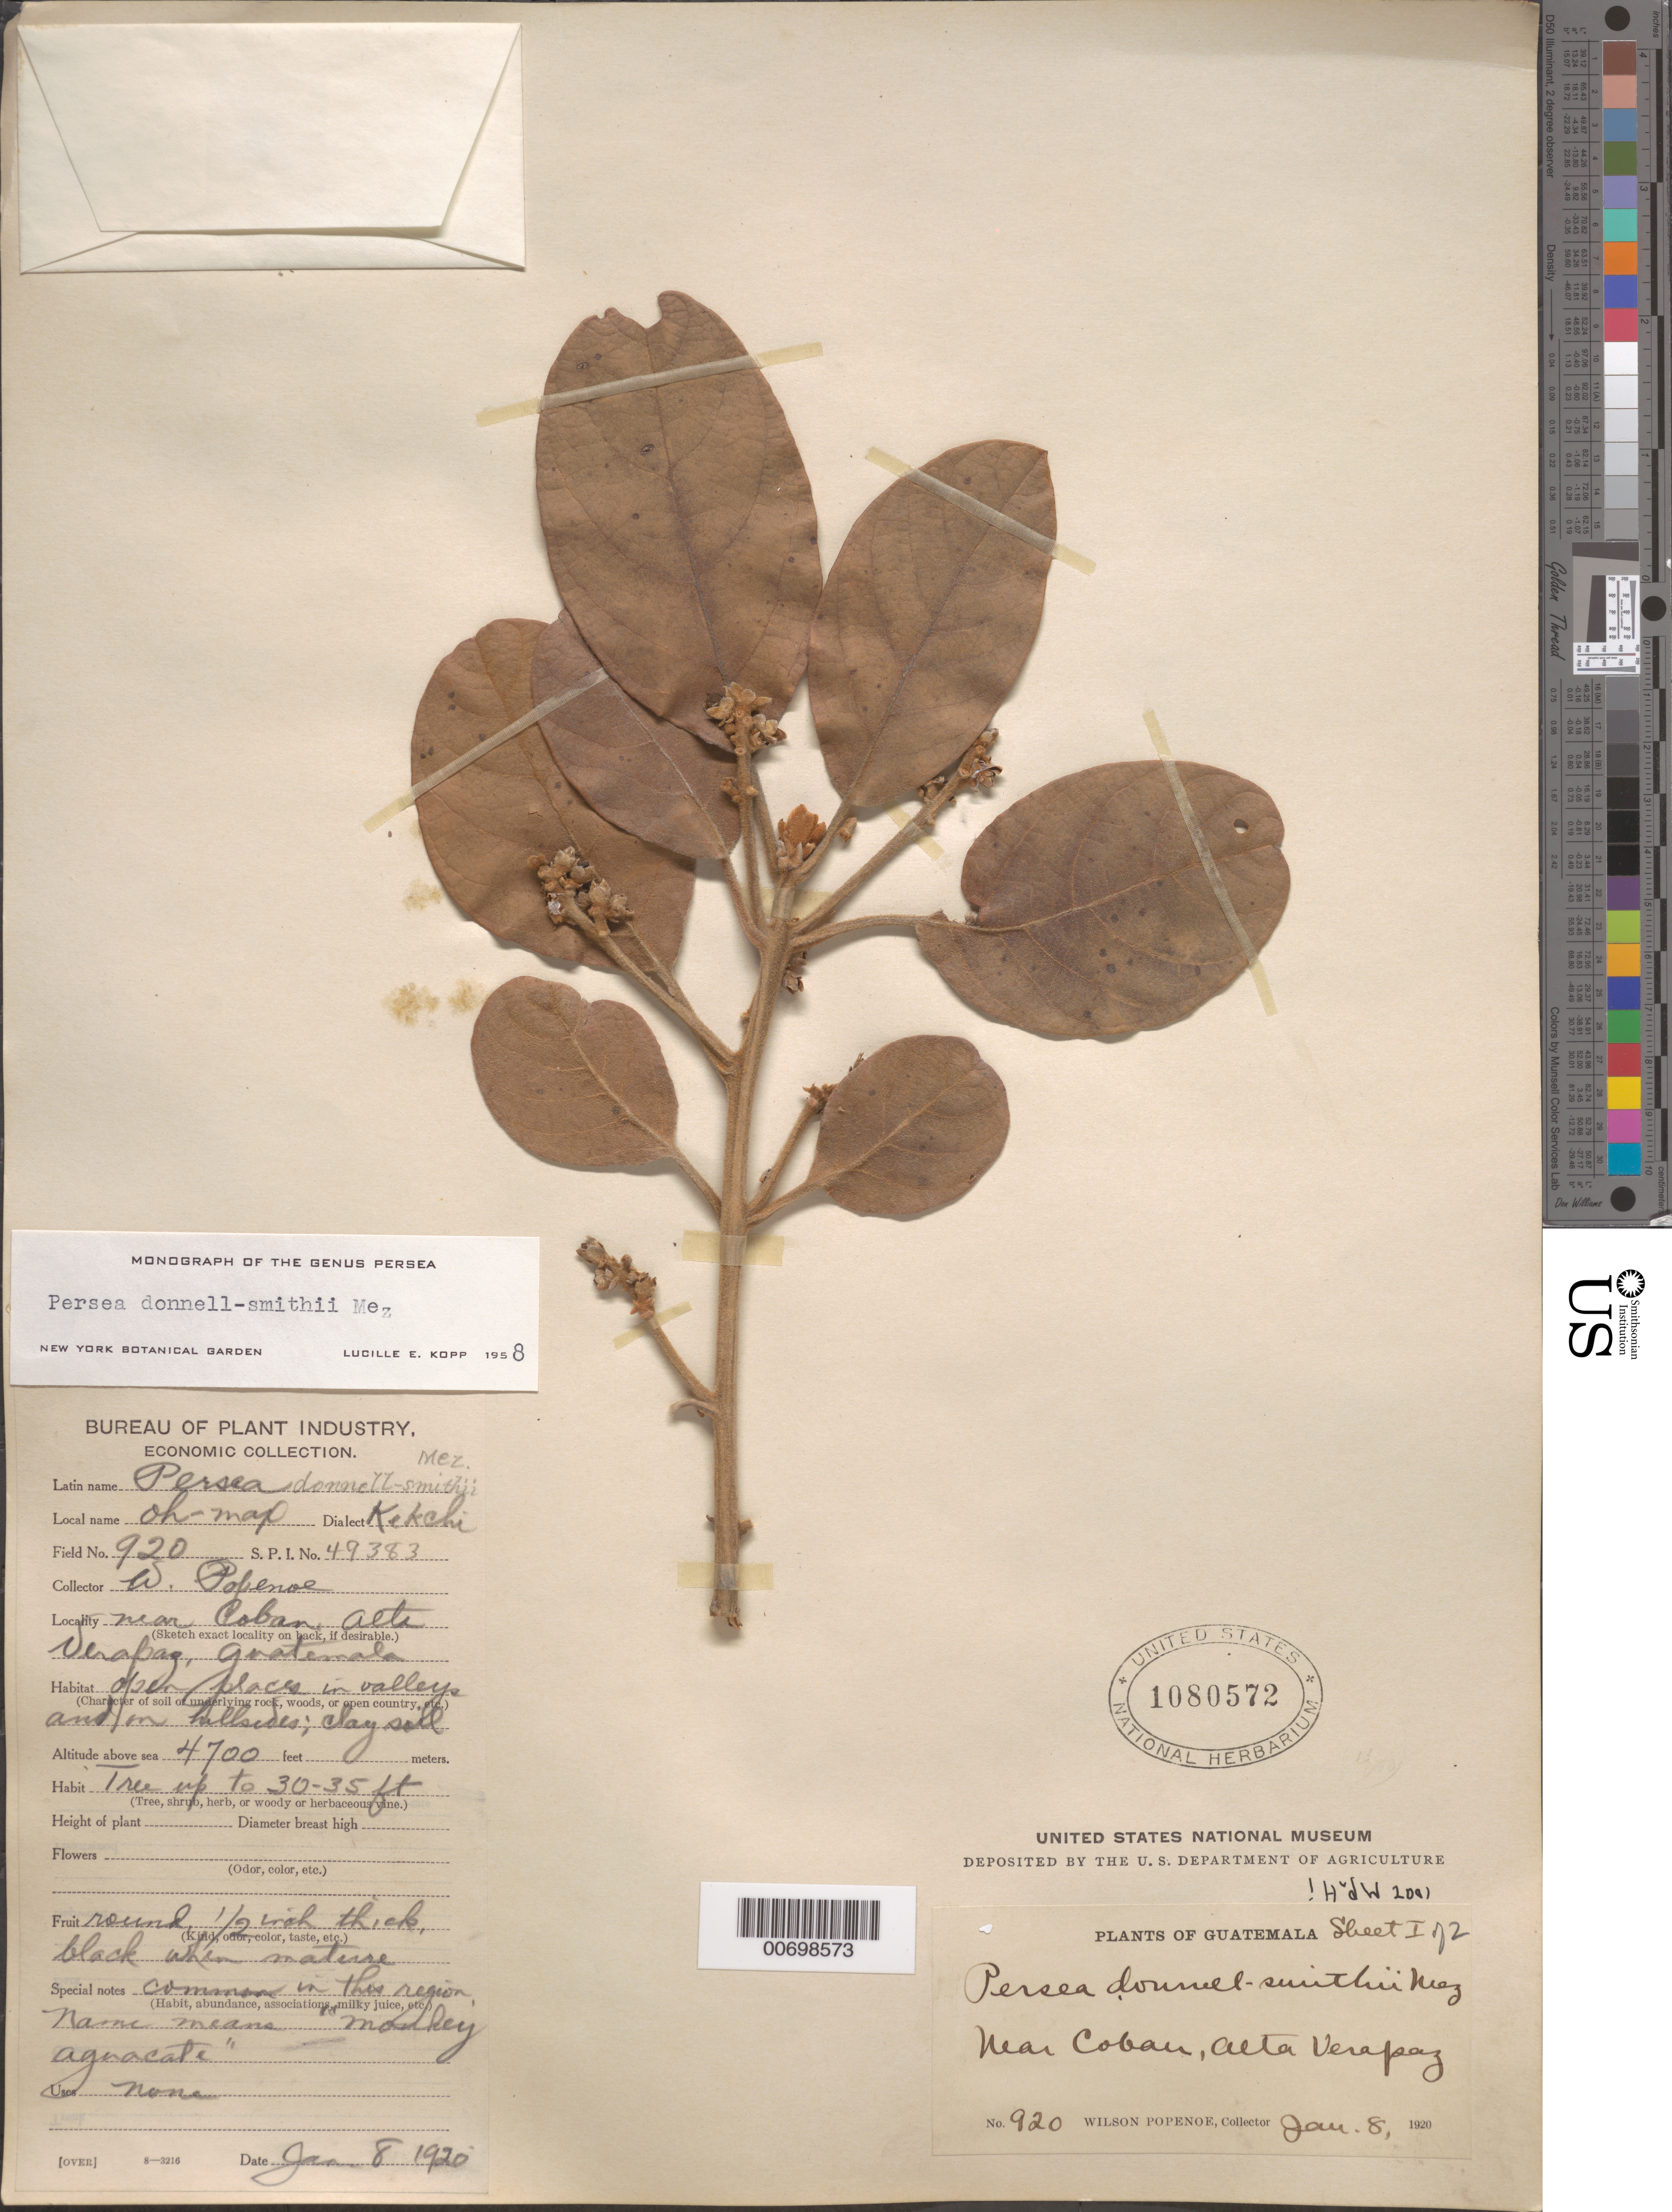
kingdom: Plantae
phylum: Tracheophyta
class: Magnoliopsida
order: Laurales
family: Lauraceae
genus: Persea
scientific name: Persea donnell-smithii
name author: Mez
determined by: Kopp, L. E., (NY), New York Botanical Garden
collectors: F. W. Popenoe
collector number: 920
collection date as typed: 08 Jan 1920 or 01 Aug 1920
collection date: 1920-01-08 or 1920-08-01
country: Guatemala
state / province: Alta Verapaz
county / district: Coban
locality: near Coban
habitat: Open places in valleys and on hillsides, clay soil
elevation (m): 1433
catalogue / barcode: US 1080572